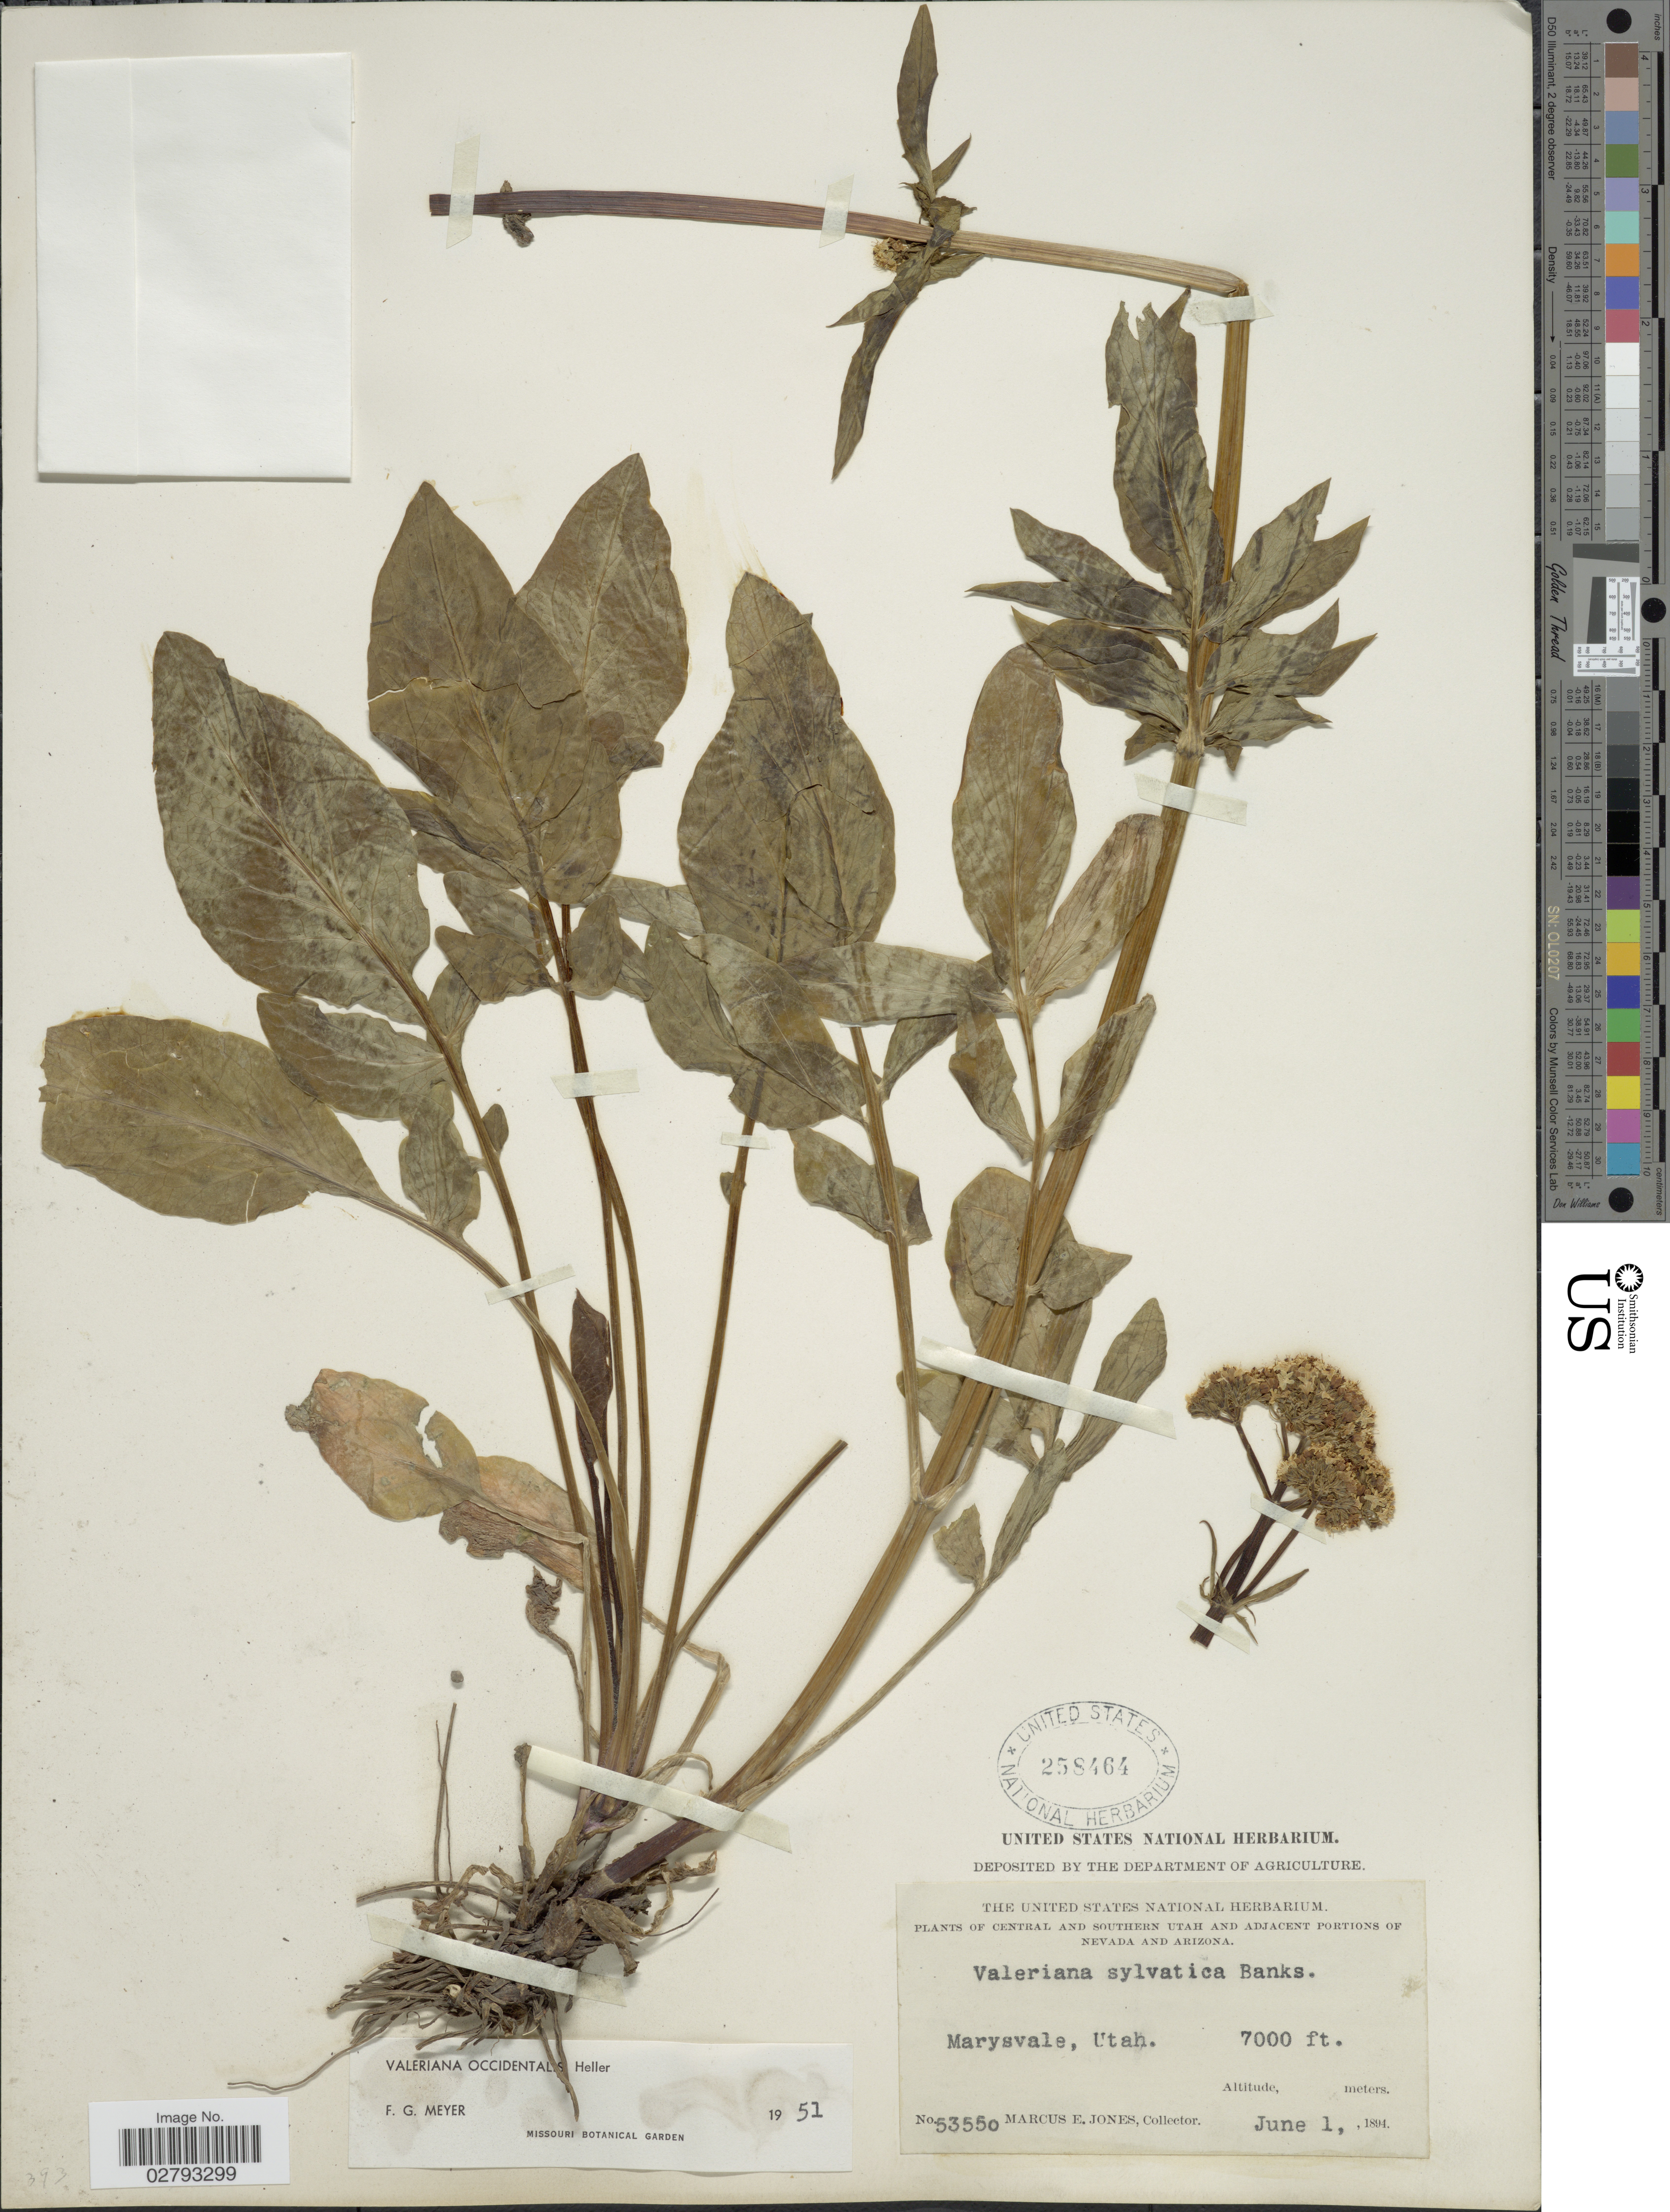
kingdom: Plantae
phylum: Tracheophyta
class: Magnoliopsida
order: Dipsacales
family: Caprifoliaceae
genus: Valeriana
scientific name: Valeriana occidentalis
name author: A. Heller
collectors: M. E. Jones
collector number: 53550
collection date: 1894-06-01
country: United States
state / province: Utah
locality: Central and Southern Utah. Marysvale.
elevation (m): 2134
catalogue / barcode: US 258464